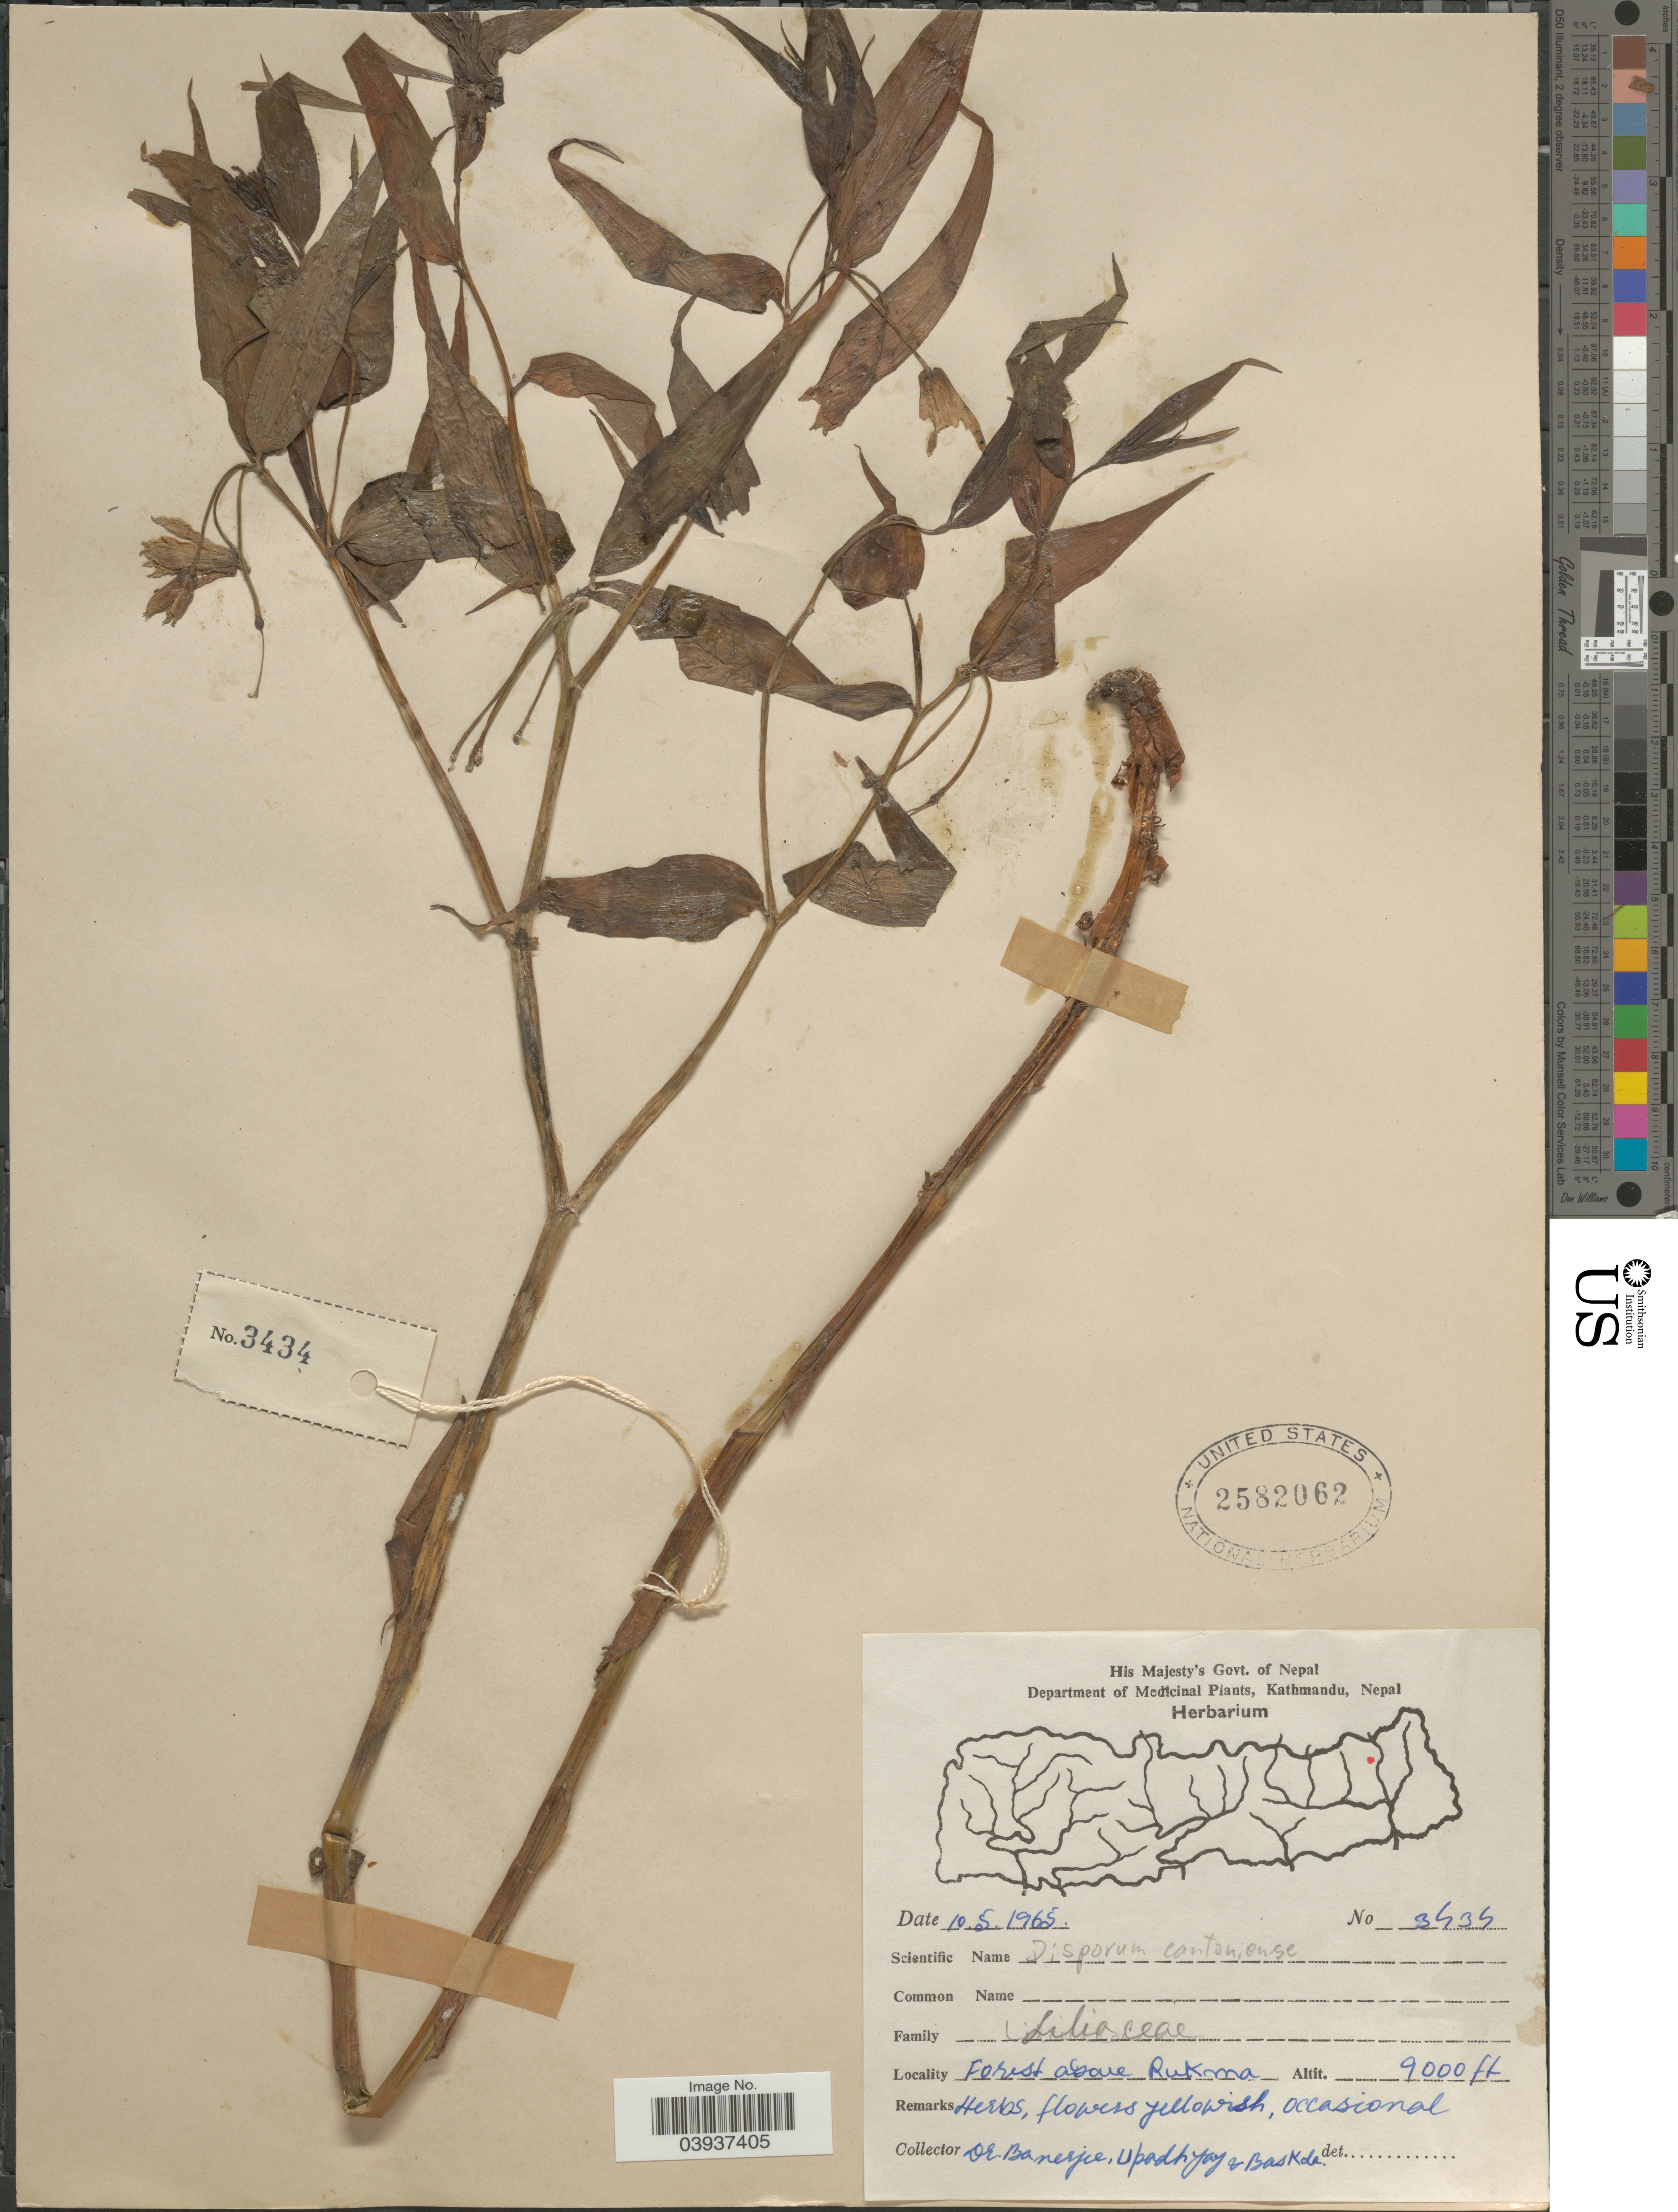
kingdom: Plantae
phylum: Tracheophyta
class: Liliopsida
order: Liliales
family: Colchicaceae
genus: Disporum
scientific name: Disporum cantoniense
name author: (Lour.) Merr.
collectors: Banerjee, Upadhya & -. Baskda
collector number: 3434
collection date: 1965-05-10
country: Nepal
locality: Forest above Rukma.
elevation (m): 2743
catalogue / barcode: US 2582062